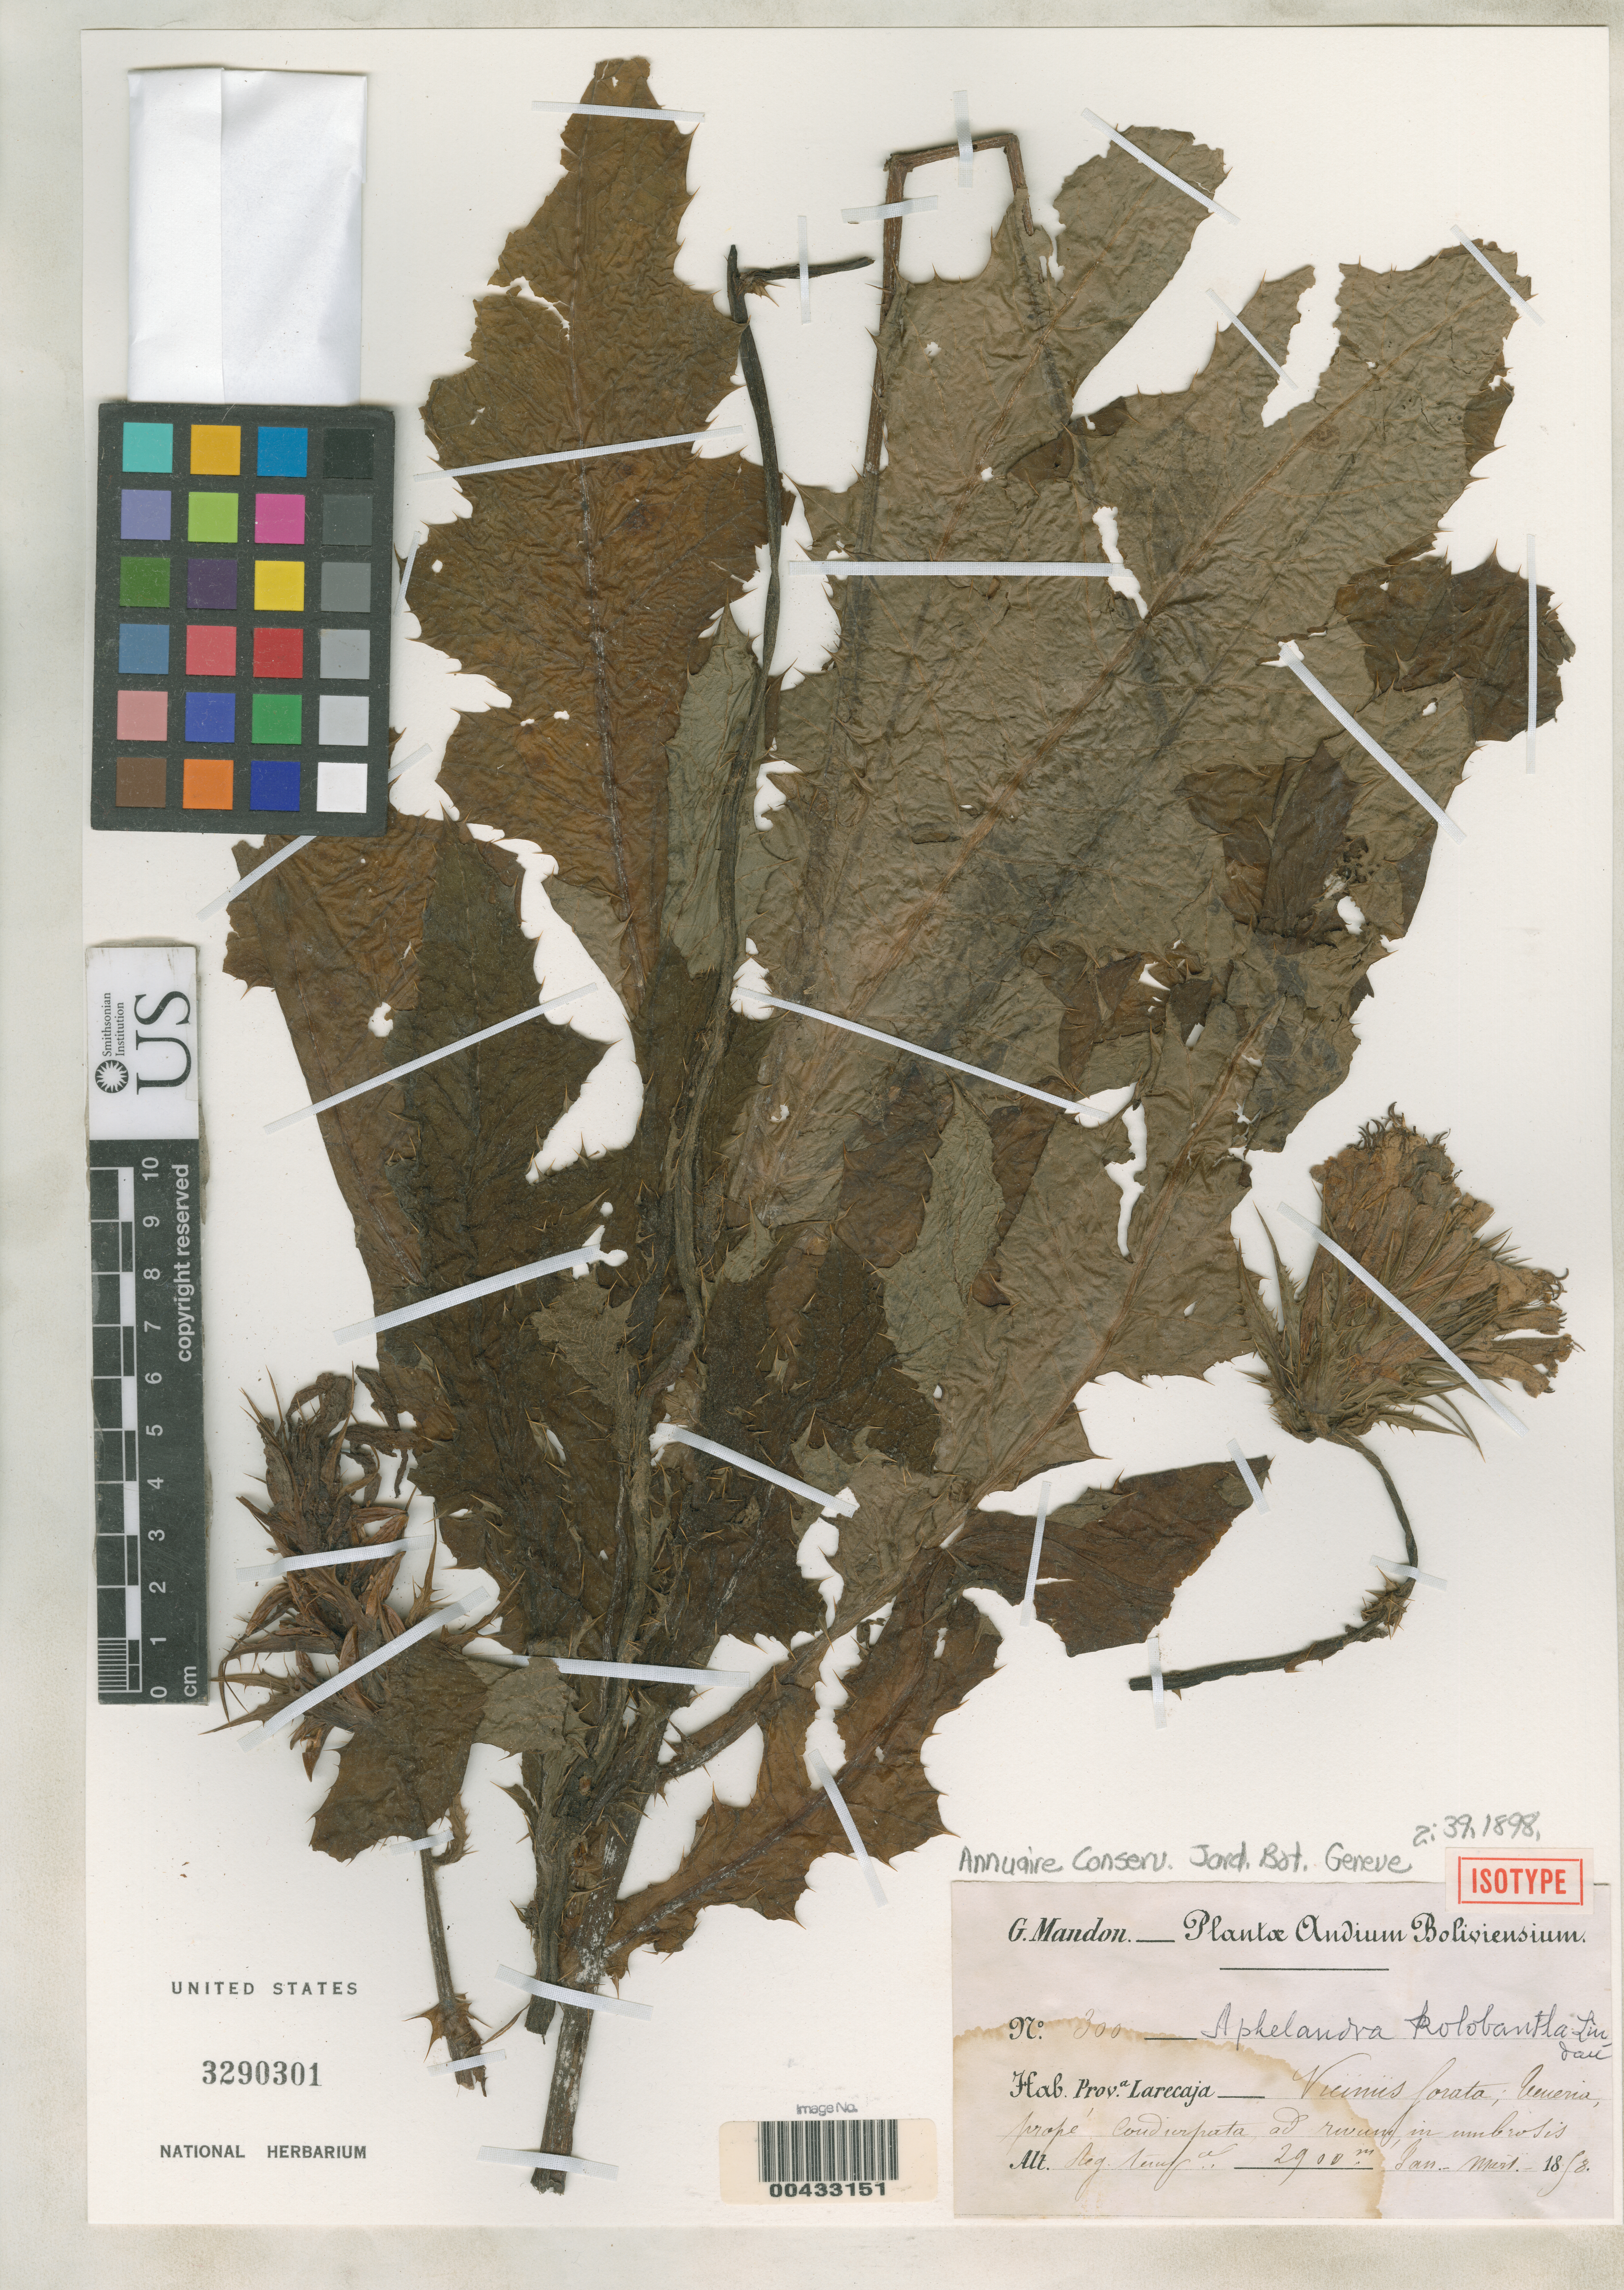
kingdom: Plantae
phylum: Tracheophyta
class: Magnoliopsida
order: Lamiales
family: Acanthaceae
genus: Aphelandra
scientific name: Aphelandra kolobantha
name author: Landau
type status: Isotype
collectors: G. Mandon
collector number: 300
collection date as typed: Jan 1879 to -- Mar 1898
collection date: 1879-01/1898-03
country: Bolivia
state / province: La Paz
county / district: Larecaja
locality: Viciniis Sorata, Teneria prope Condurpata as rivum in Umbrosis.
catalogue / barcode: US 3290301